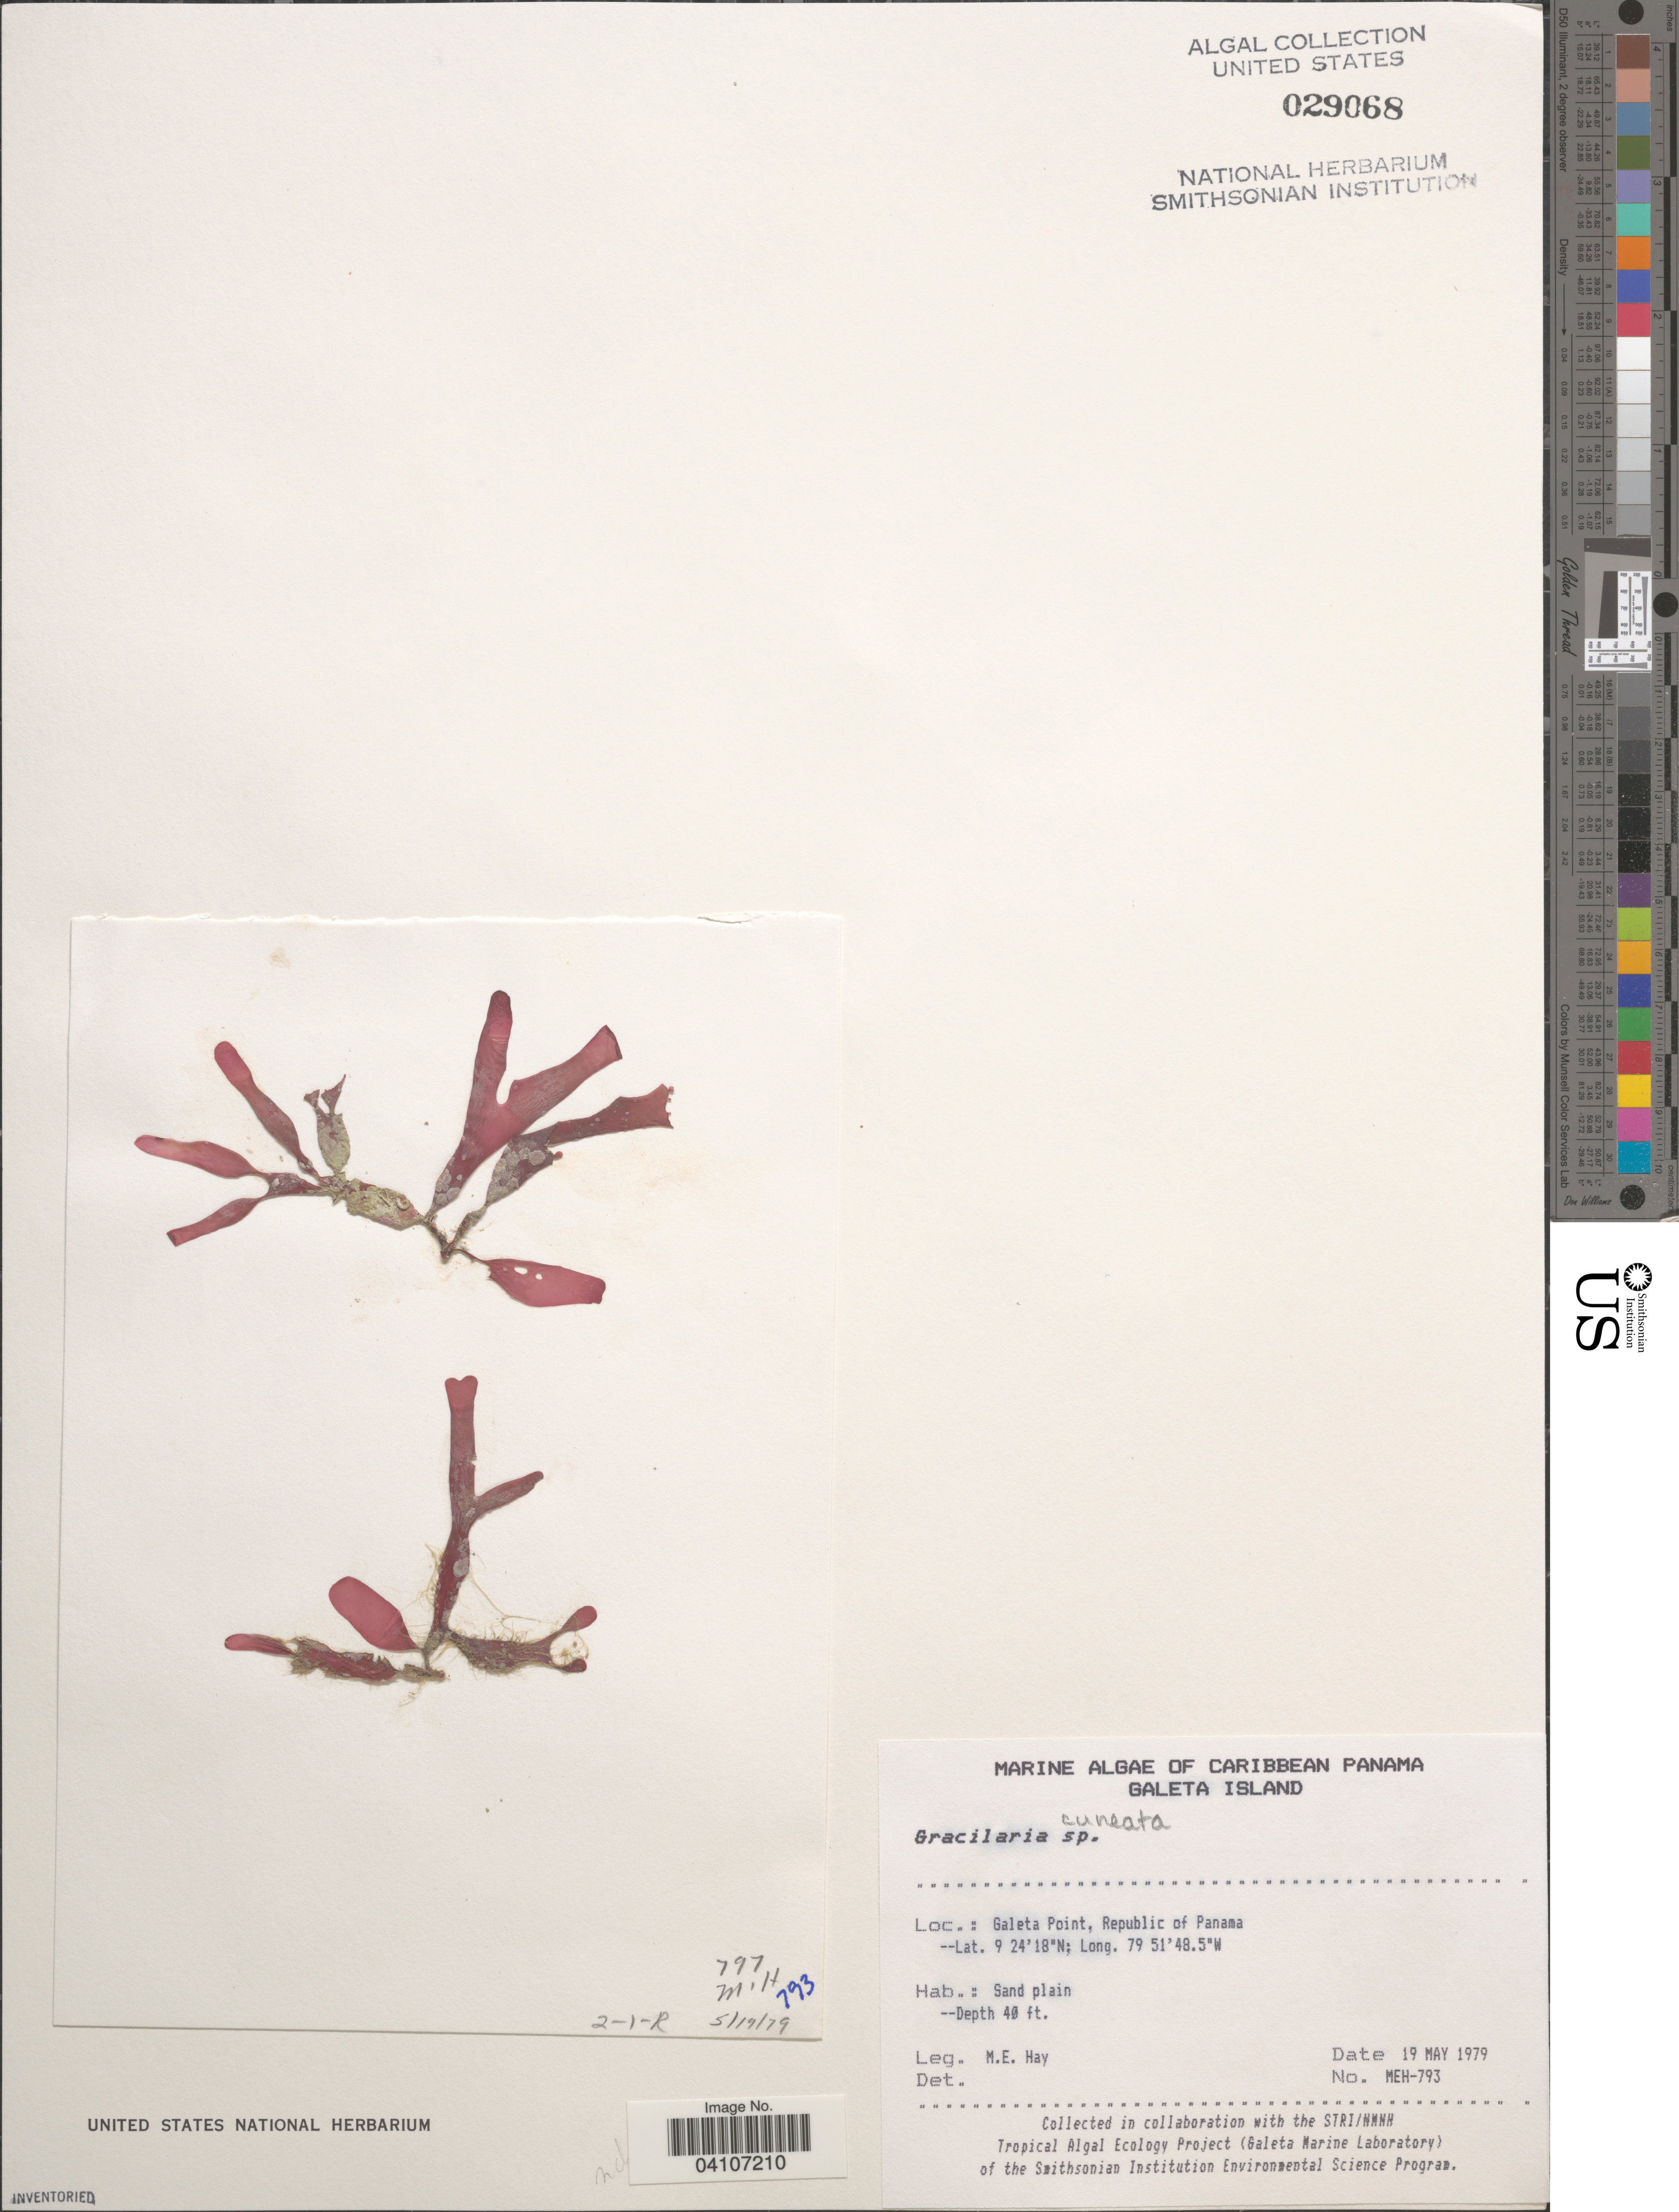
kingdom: Plantae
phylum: Rhodophyta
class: Florideophyceae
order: Gracilariales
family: Gracilariaceae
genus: Gracilaria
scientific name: Gracilaria cuneata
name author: Aresch.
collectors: M. E. Hay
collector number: MEH-793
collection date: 1979-05-19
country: Panama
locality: Caribbean Panama. Galeta Island. Galeta Point, Republic of Panama.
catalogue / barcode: US 29068